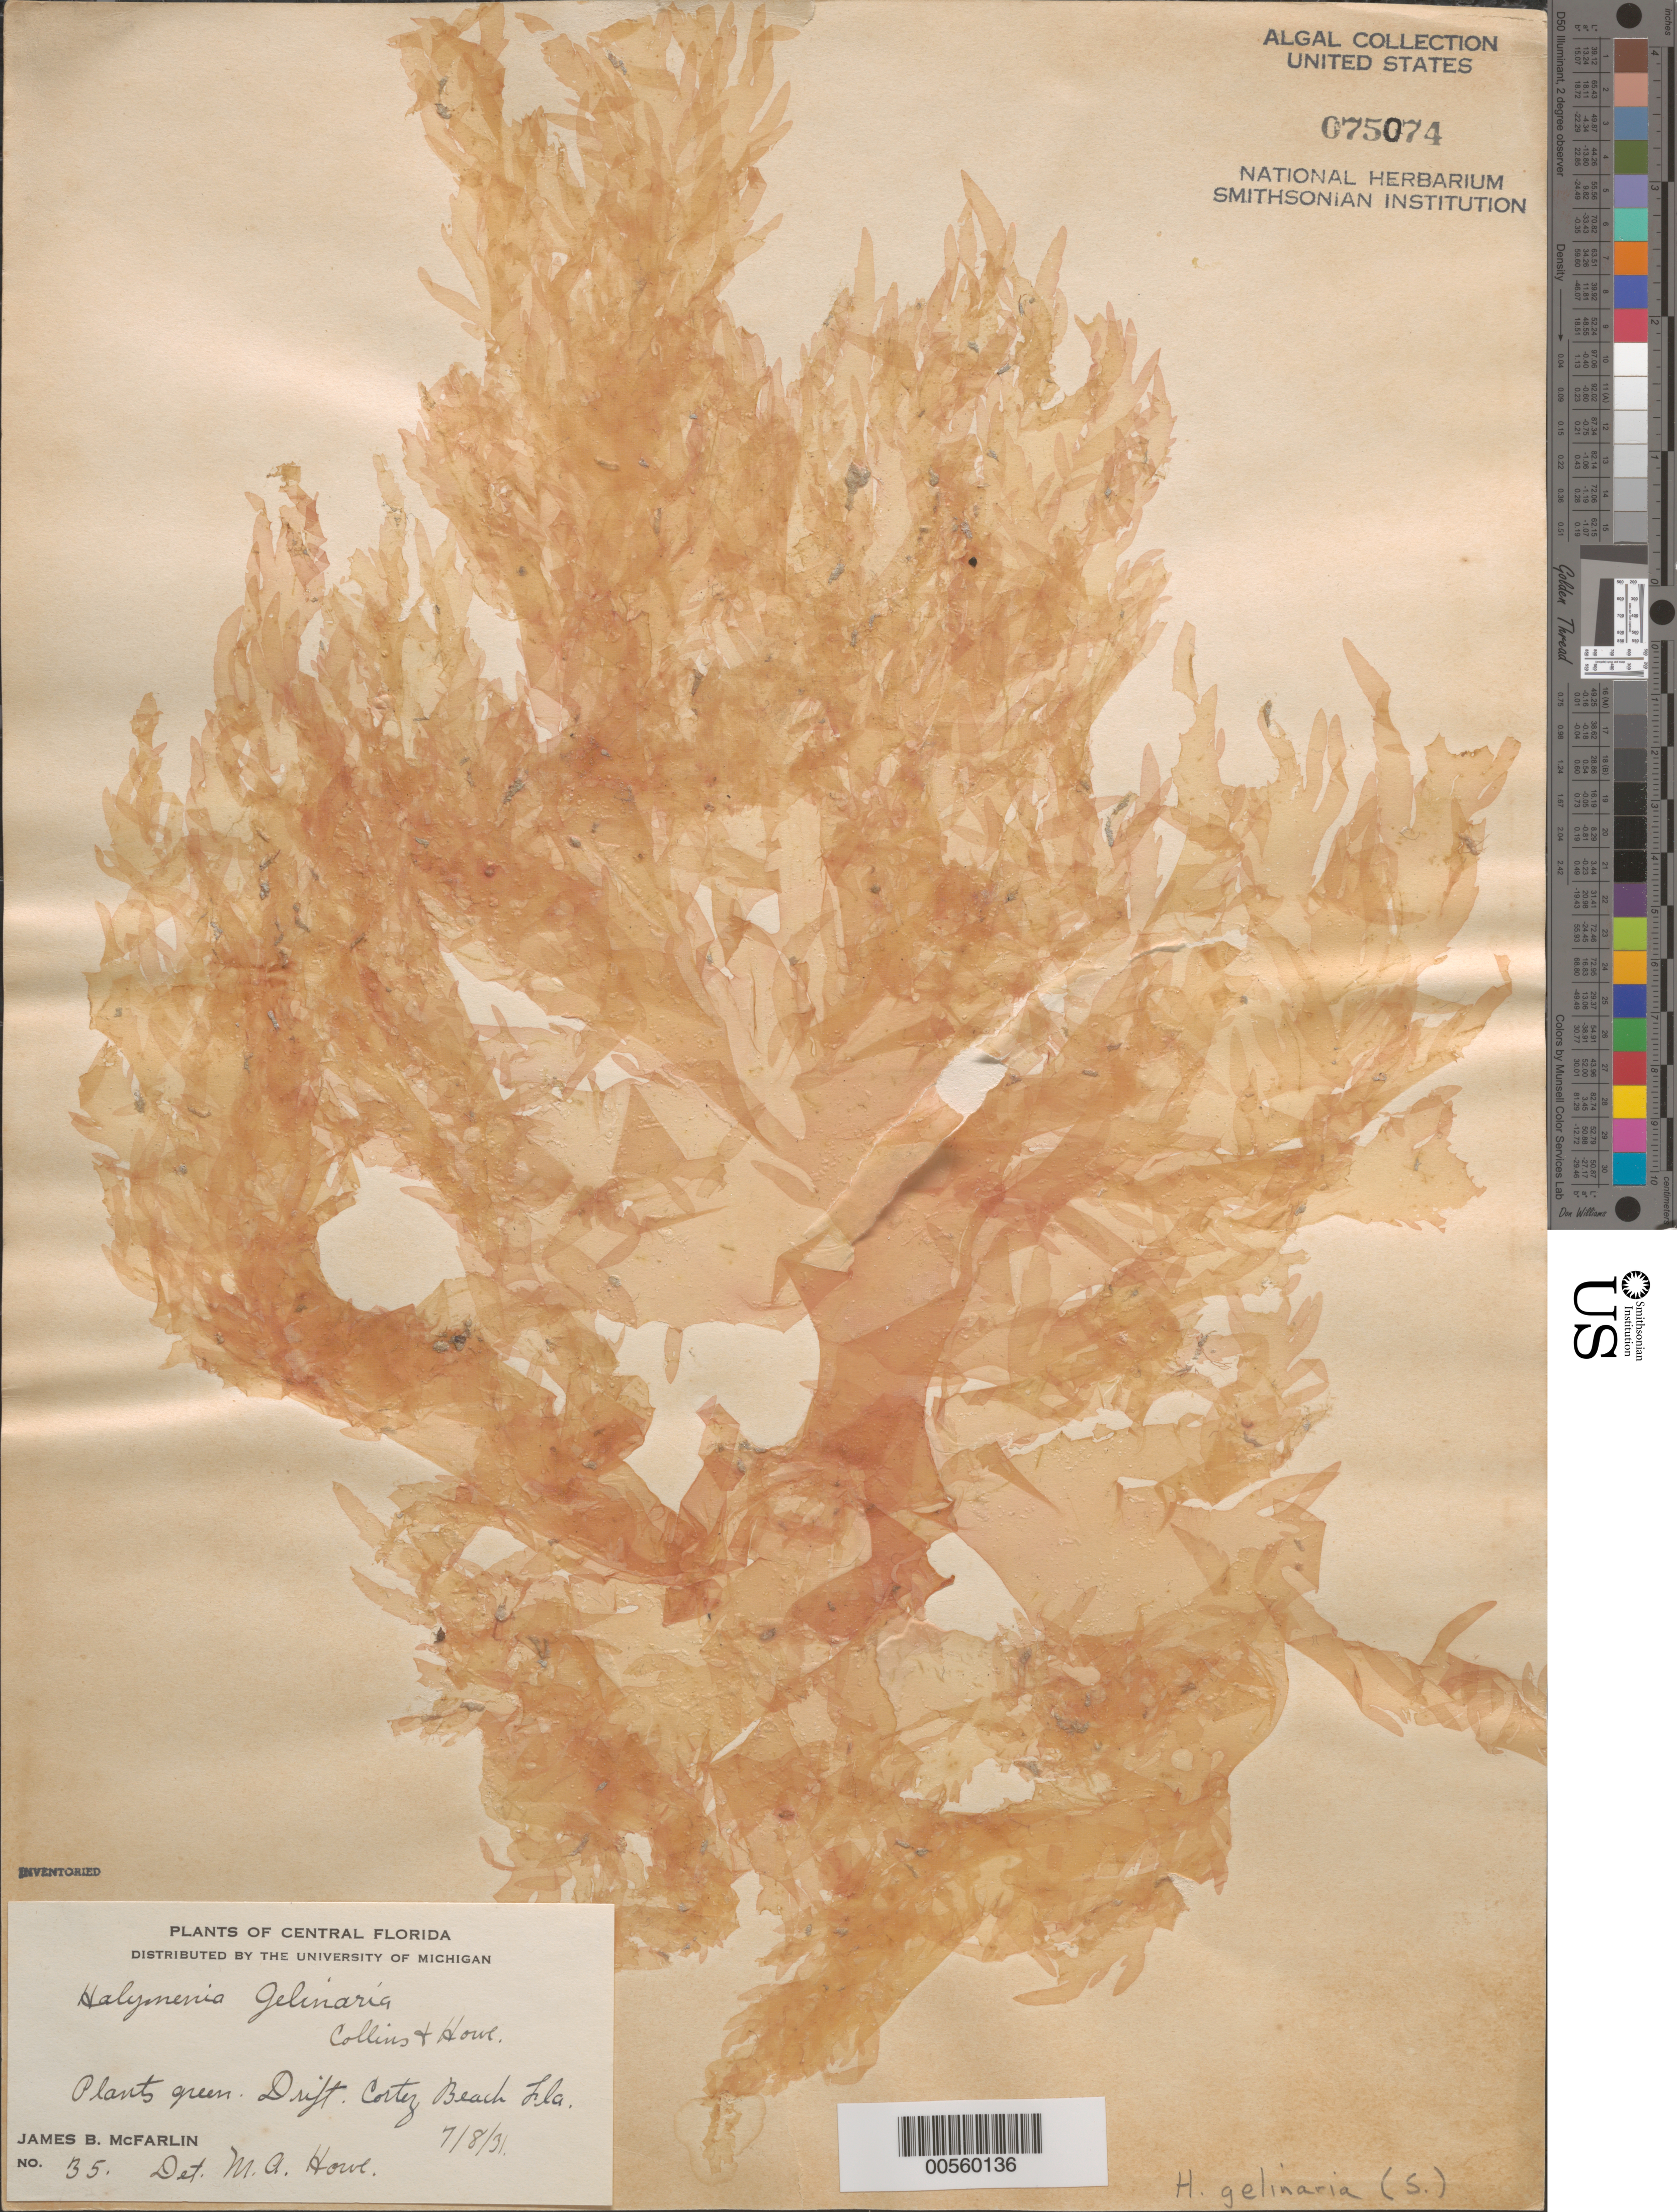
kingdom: Plantae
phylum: Rhodophyta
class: Florideophyceae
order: Halymeniales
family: Halymeniaceae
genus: Halymenia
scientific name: Halymenia floridana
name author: J. Agardh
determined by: Algae name updating Project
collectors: J. McFarlin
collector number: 35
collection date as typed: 08 Jul 1931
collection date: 1931-07-08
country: United States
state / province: Florida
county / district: Manatee County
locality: Cortez Beach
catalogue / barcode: US 75074